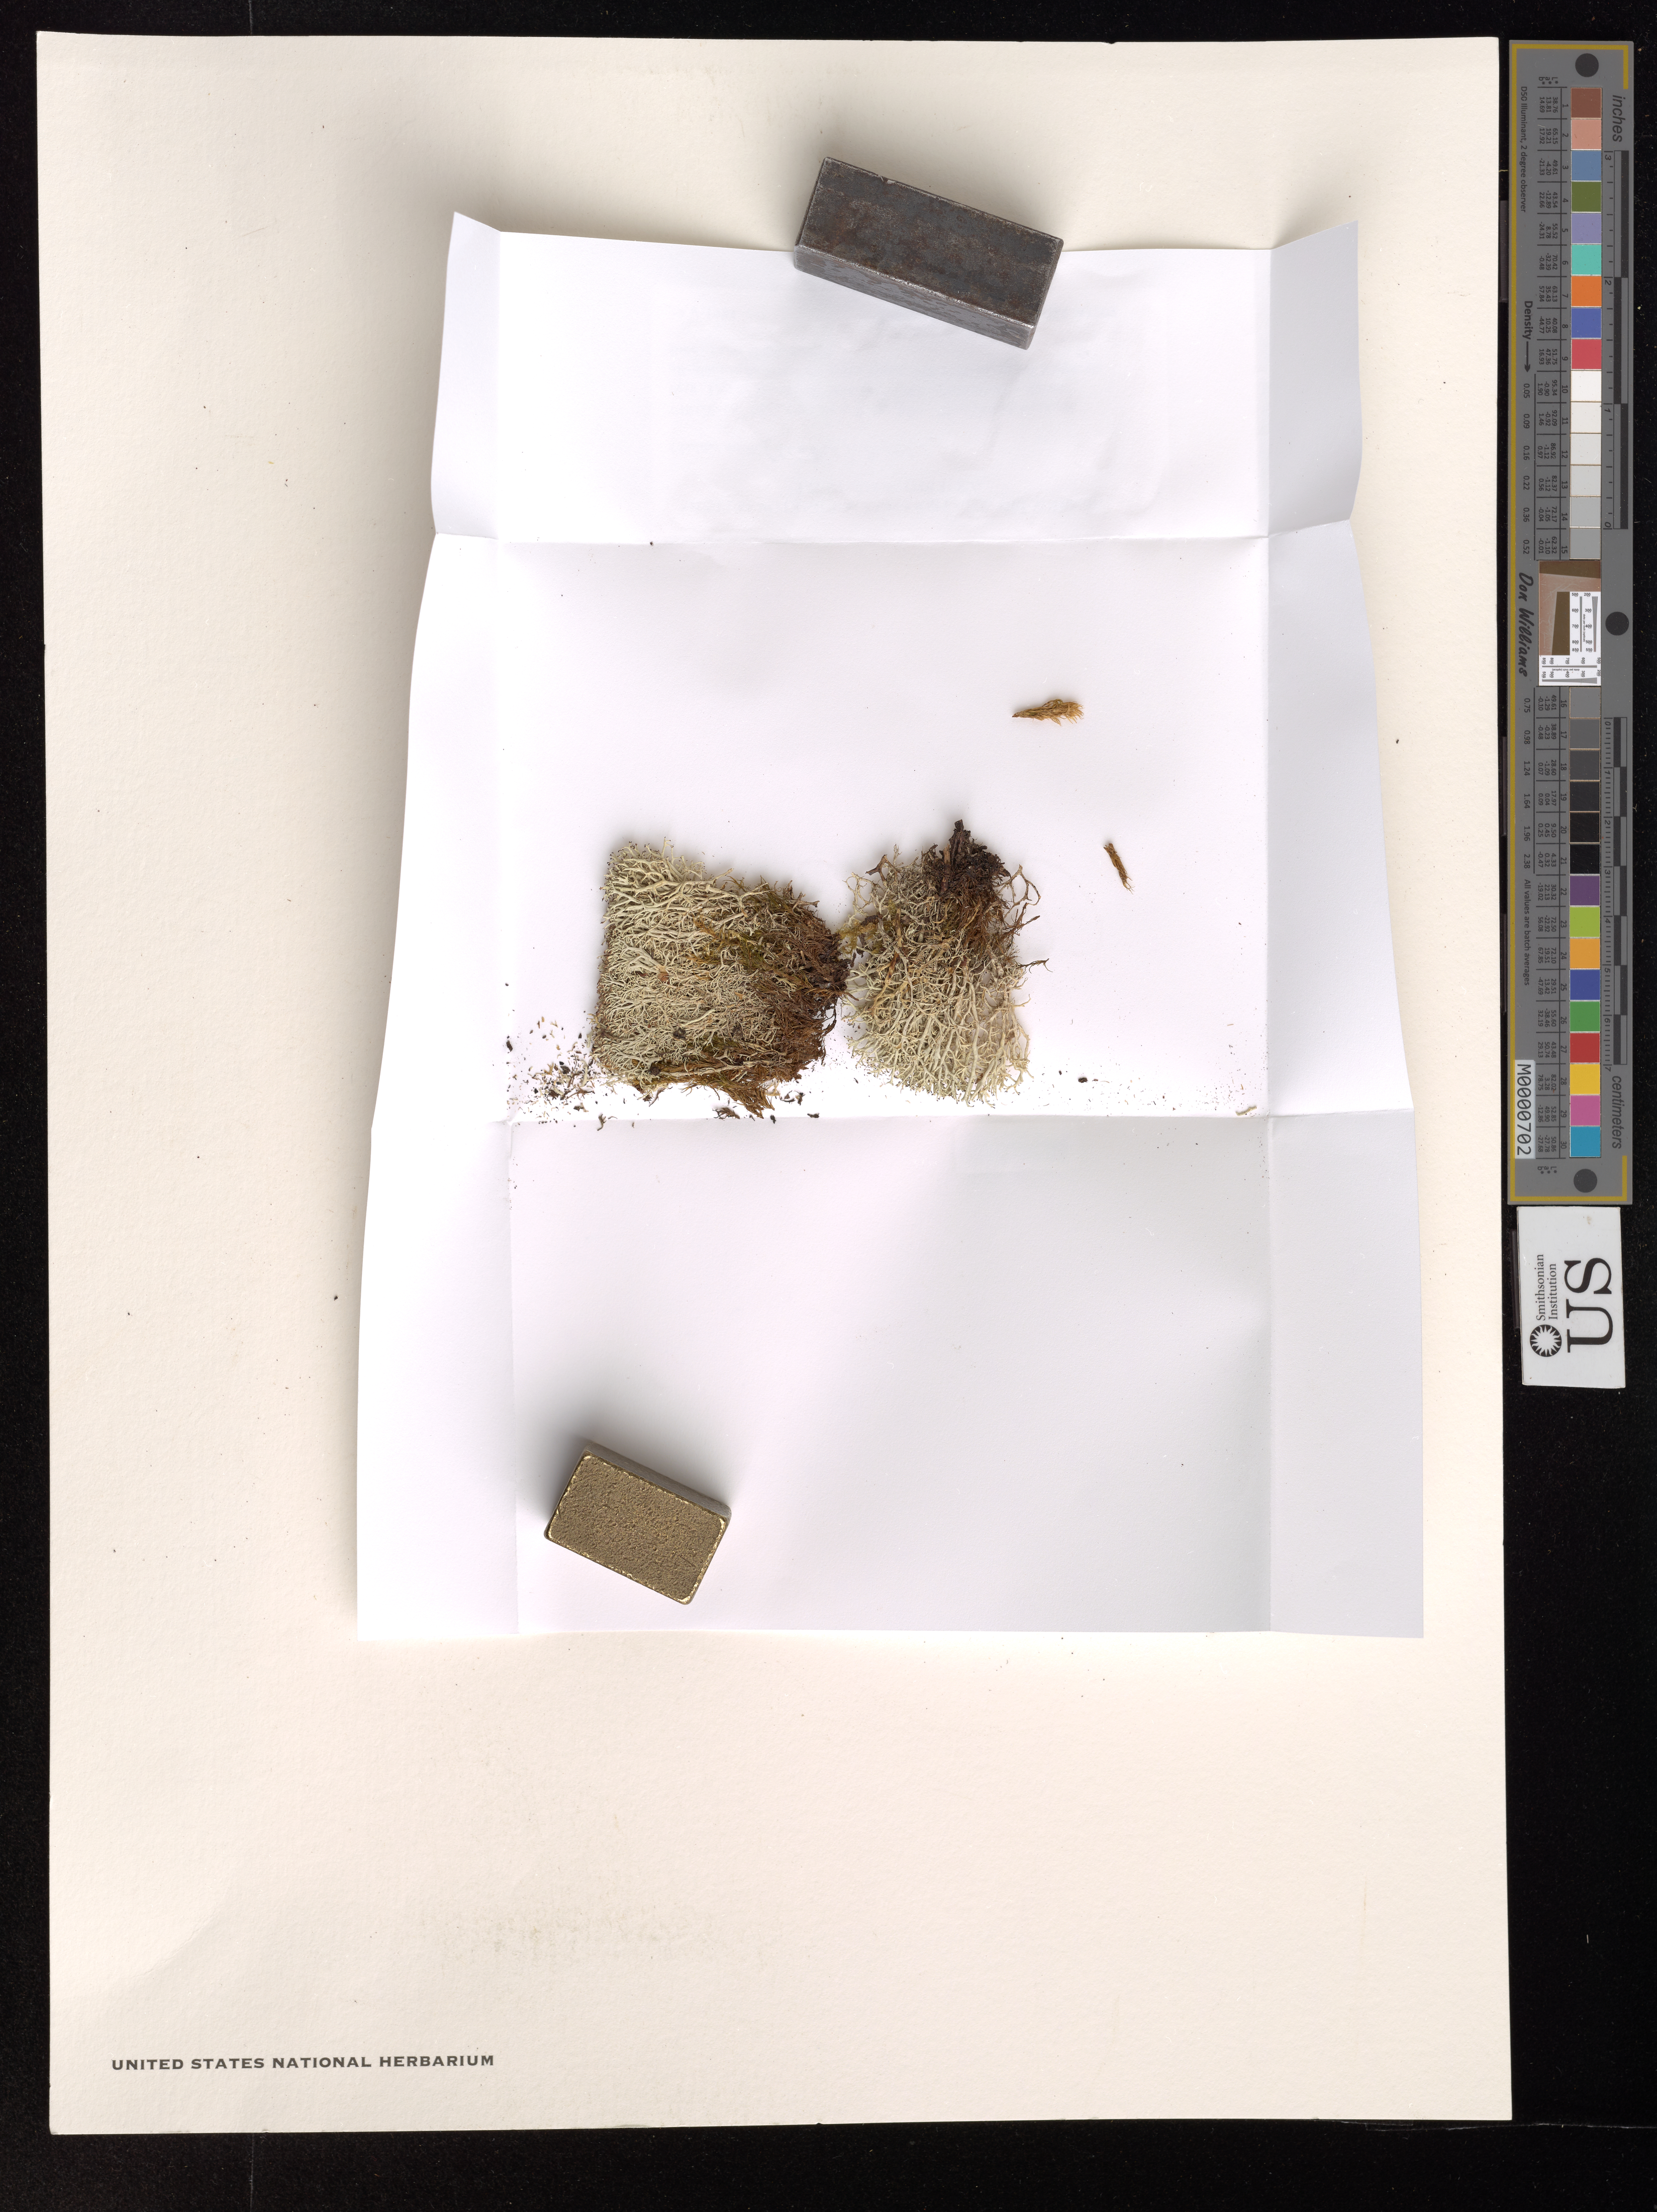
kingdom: Fungi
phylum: Ascomycota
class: Lecanoromycetes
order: Lecanorales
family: Cladoniaceae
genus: Cladina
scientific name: Cladina mitis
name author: (Sandst.) Hustich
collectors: T. T. Ahti & M. Hale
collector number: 42209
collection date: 1984-05-20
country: United States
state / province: Virginia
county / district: Page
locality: Page Co.: Blue Ridge Mts., Shenandoah National Park, Lower Hawksbill Mountain Trail.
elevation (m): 950